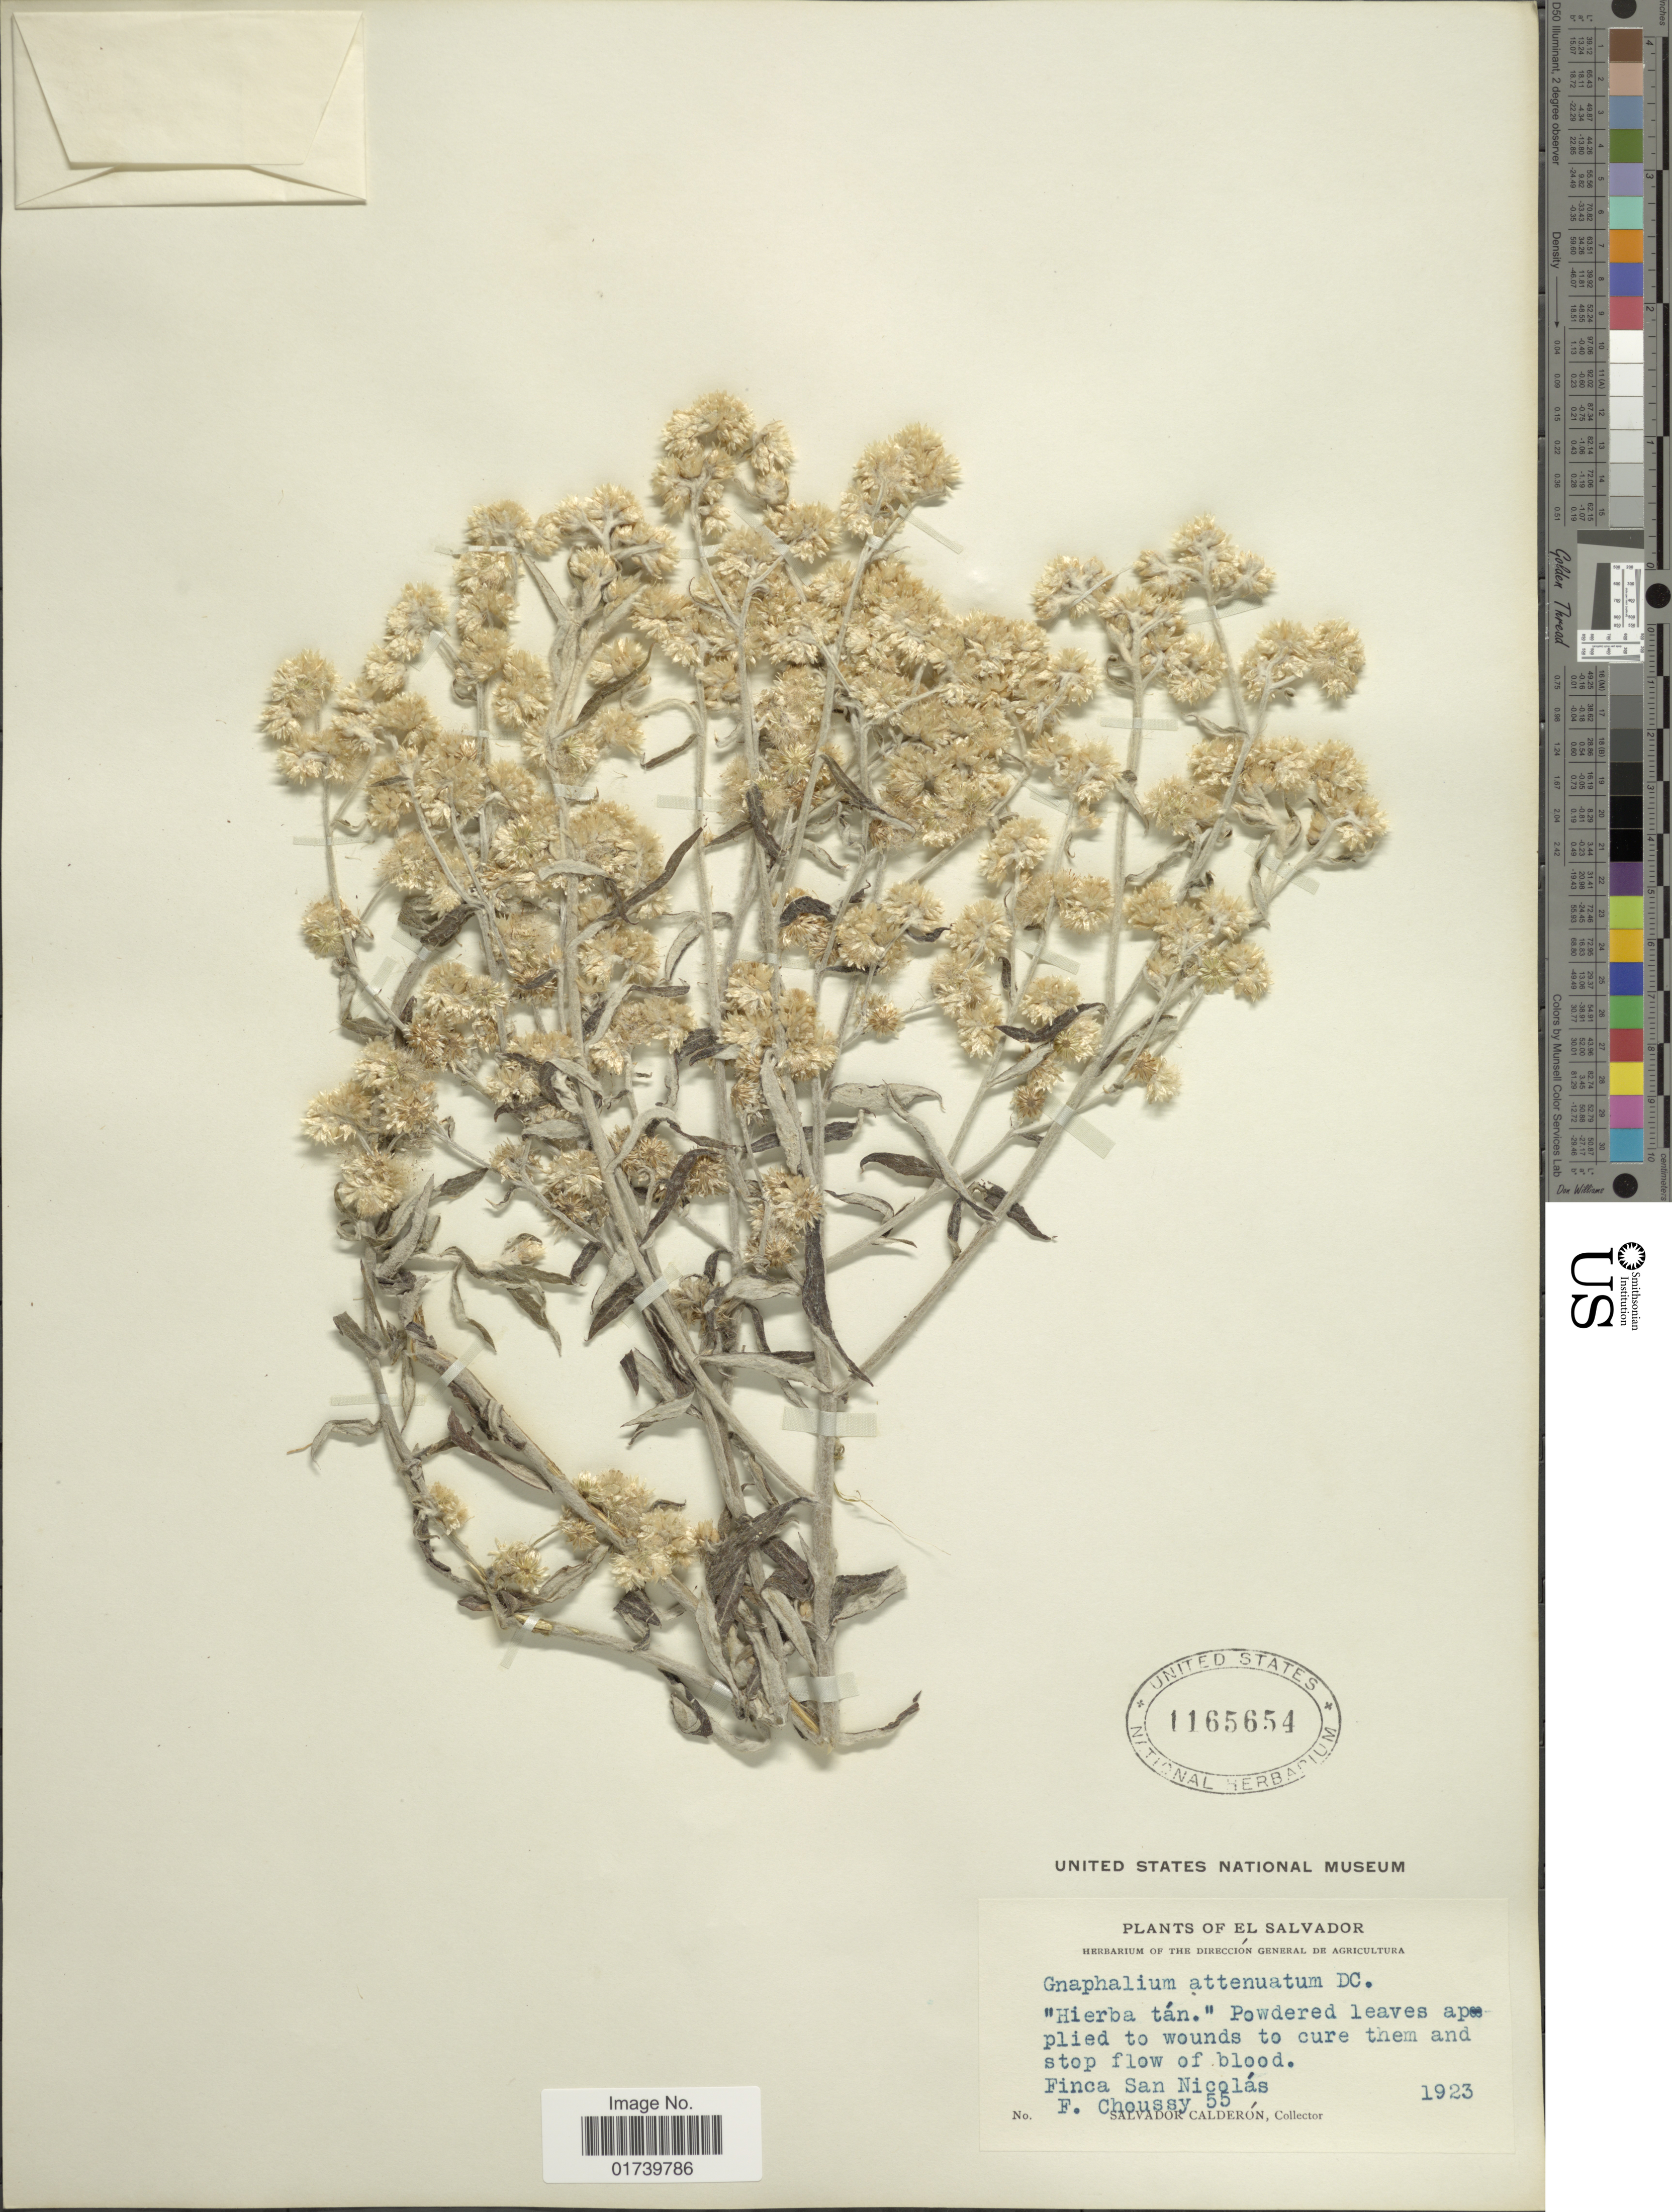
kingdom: Plantae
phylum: Tracheophyta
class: Magnoliopsida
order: Asterales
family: Asteraceae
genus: Pseudognaphalium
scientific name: Pseudognaphalium attenuatum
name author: (DC.) Anderb.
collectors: F. Choussy & S. Calderón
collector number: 55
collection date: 1923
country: El Salvador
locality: Finca San Nicolas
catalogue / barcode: US 1165654